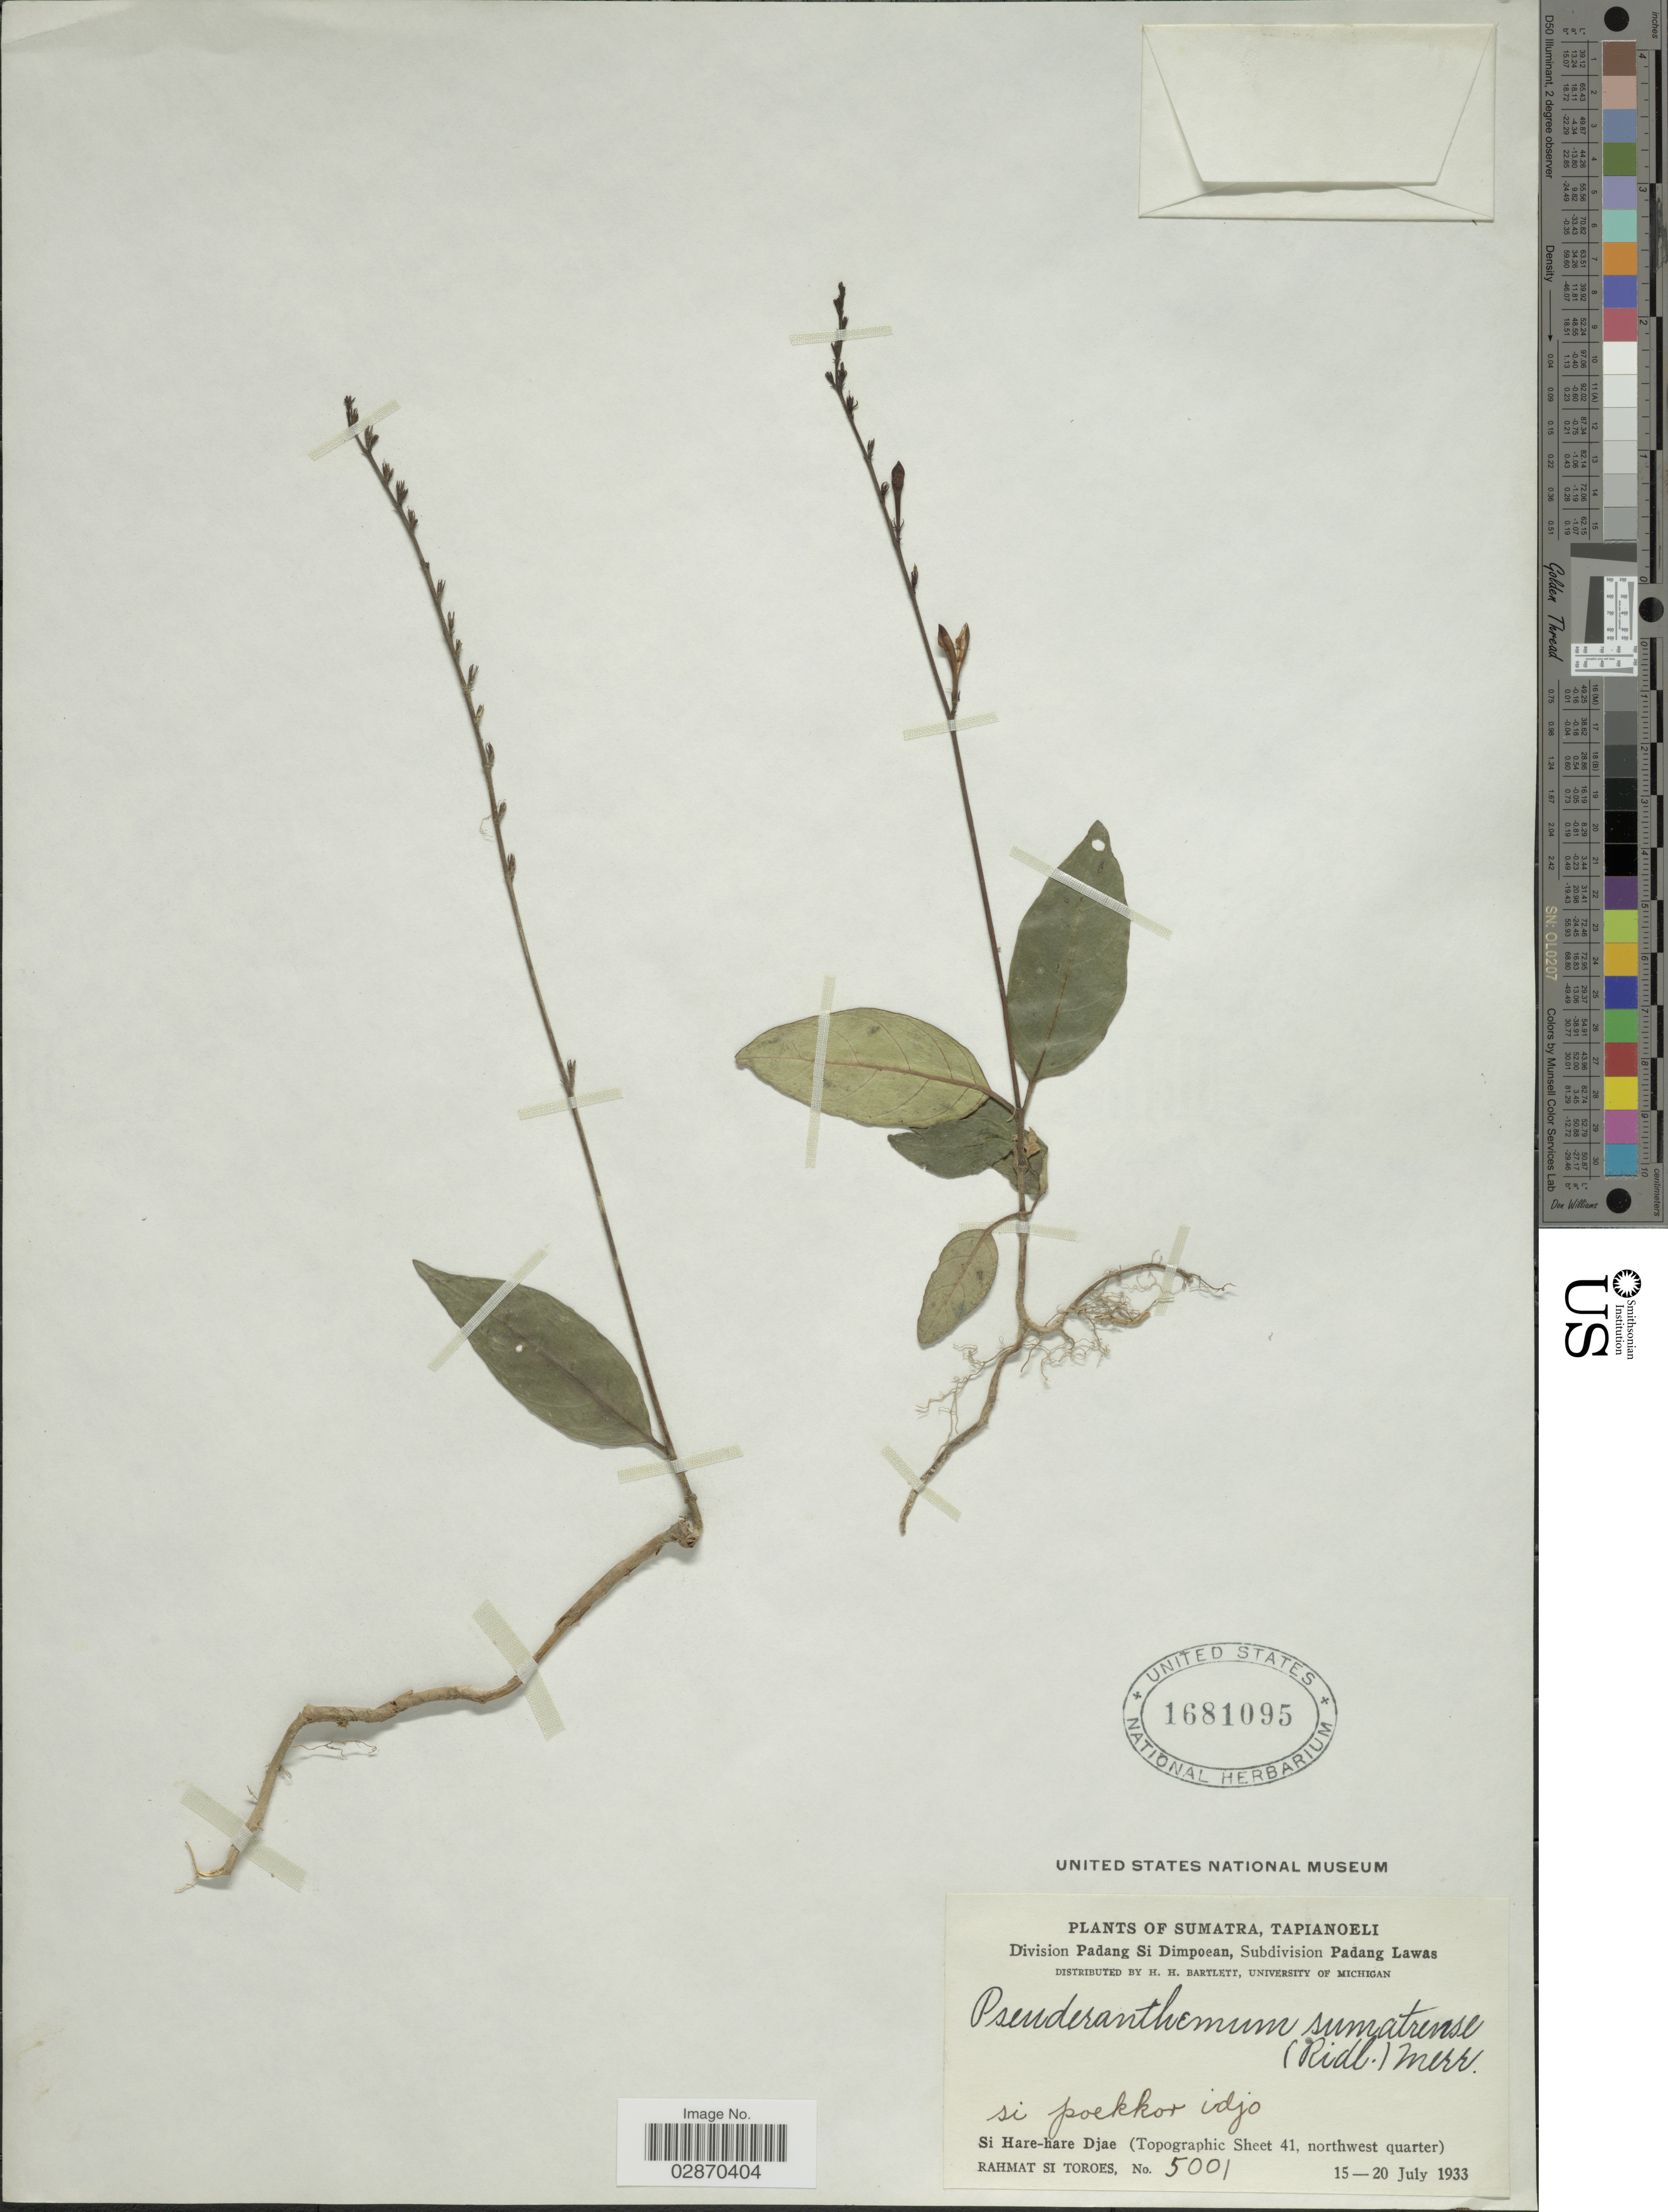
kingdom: Plantae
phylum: Tracheophyta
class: Magnoliopsida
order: Lamiales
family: Acanthaceae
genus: Pseuderanthemum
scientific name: Pseuderanthemum sumatrense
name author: (Ridl.) Merr.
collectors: Rahmat Si Boeea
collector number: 5001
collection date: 1933-07-15/1933-07-20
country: Indonesia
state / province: Sumatra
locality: Tapianoeli. Division Padang Si Dimpoean, Subdivision Padang Lawas. Si Hare-hare Djae (Topographic Sheet 41, northwest quarter).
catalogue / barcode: US 1681095